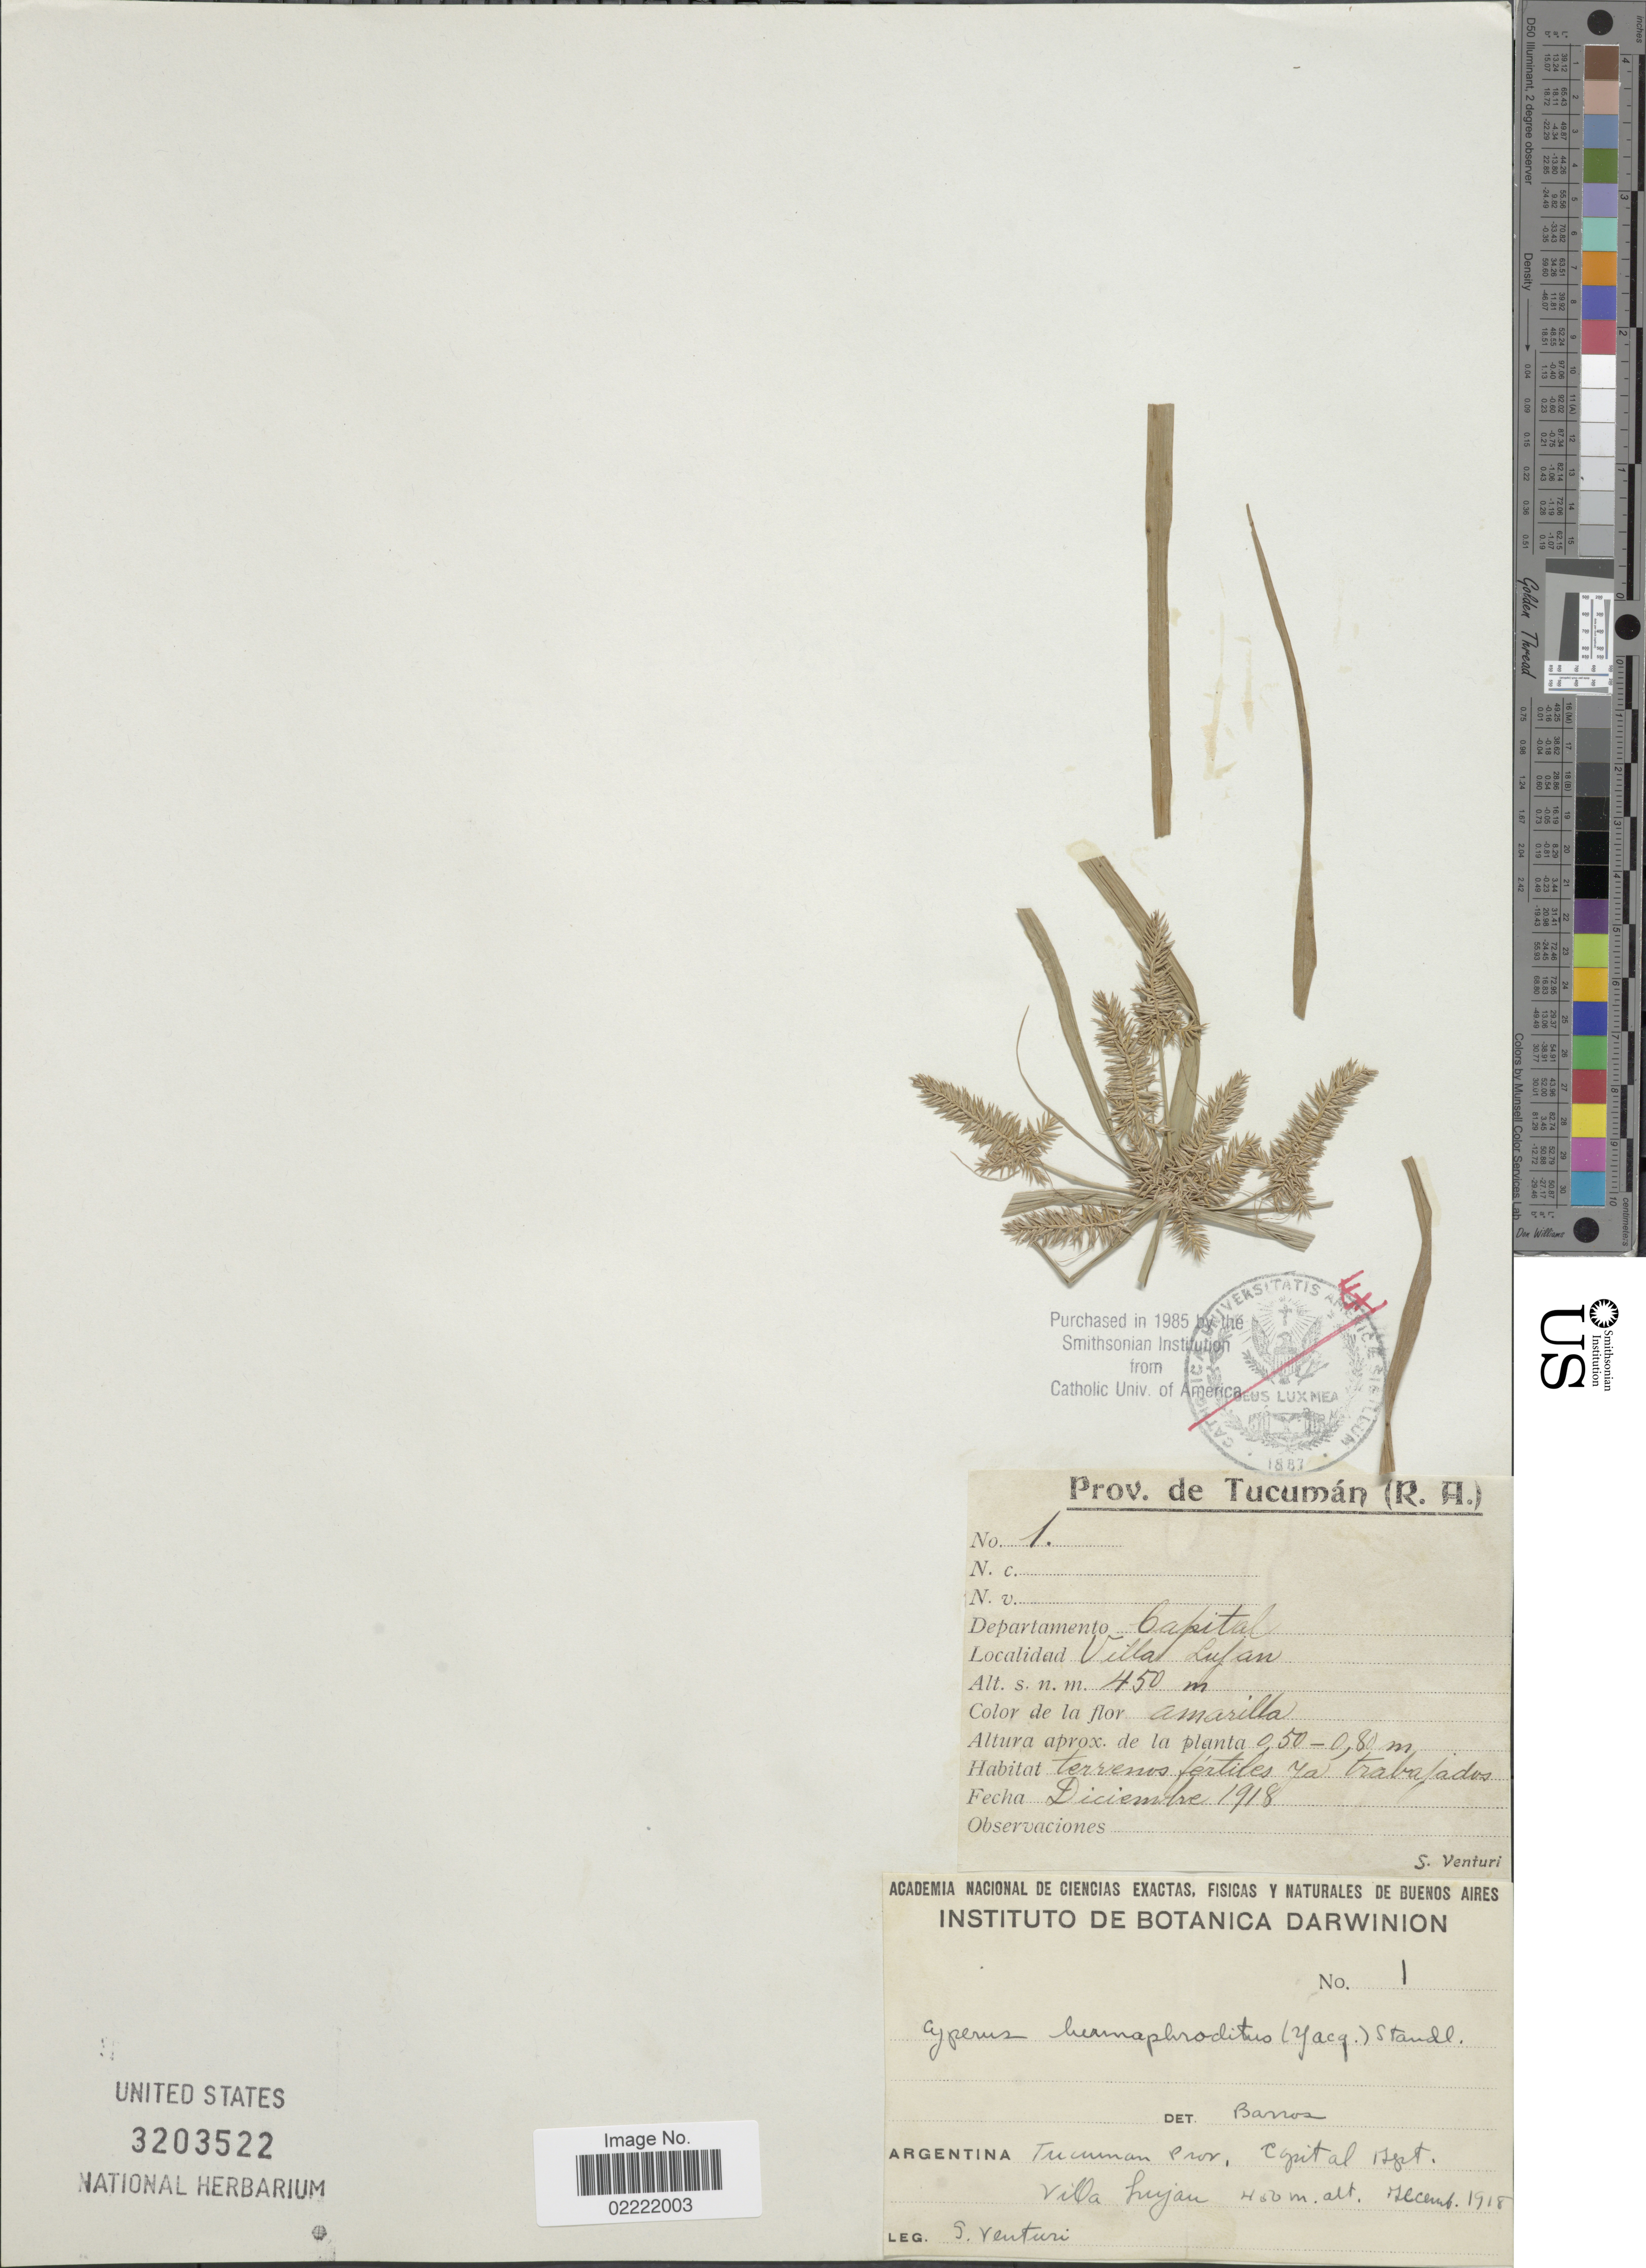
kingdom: Plantae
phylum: Tracheophyta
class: Liliopsida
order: Poales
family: Cyperaceae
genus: Cyperus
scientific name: Cyperus hermaphroditus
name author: (Jacq.) Standl.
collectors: S. Venturi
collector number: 1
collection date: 1918-12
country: Argentina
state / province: Tucuman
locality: (R.A.) Departamento Capital, Villa Lujan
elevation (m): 400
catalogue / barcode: US 3203522